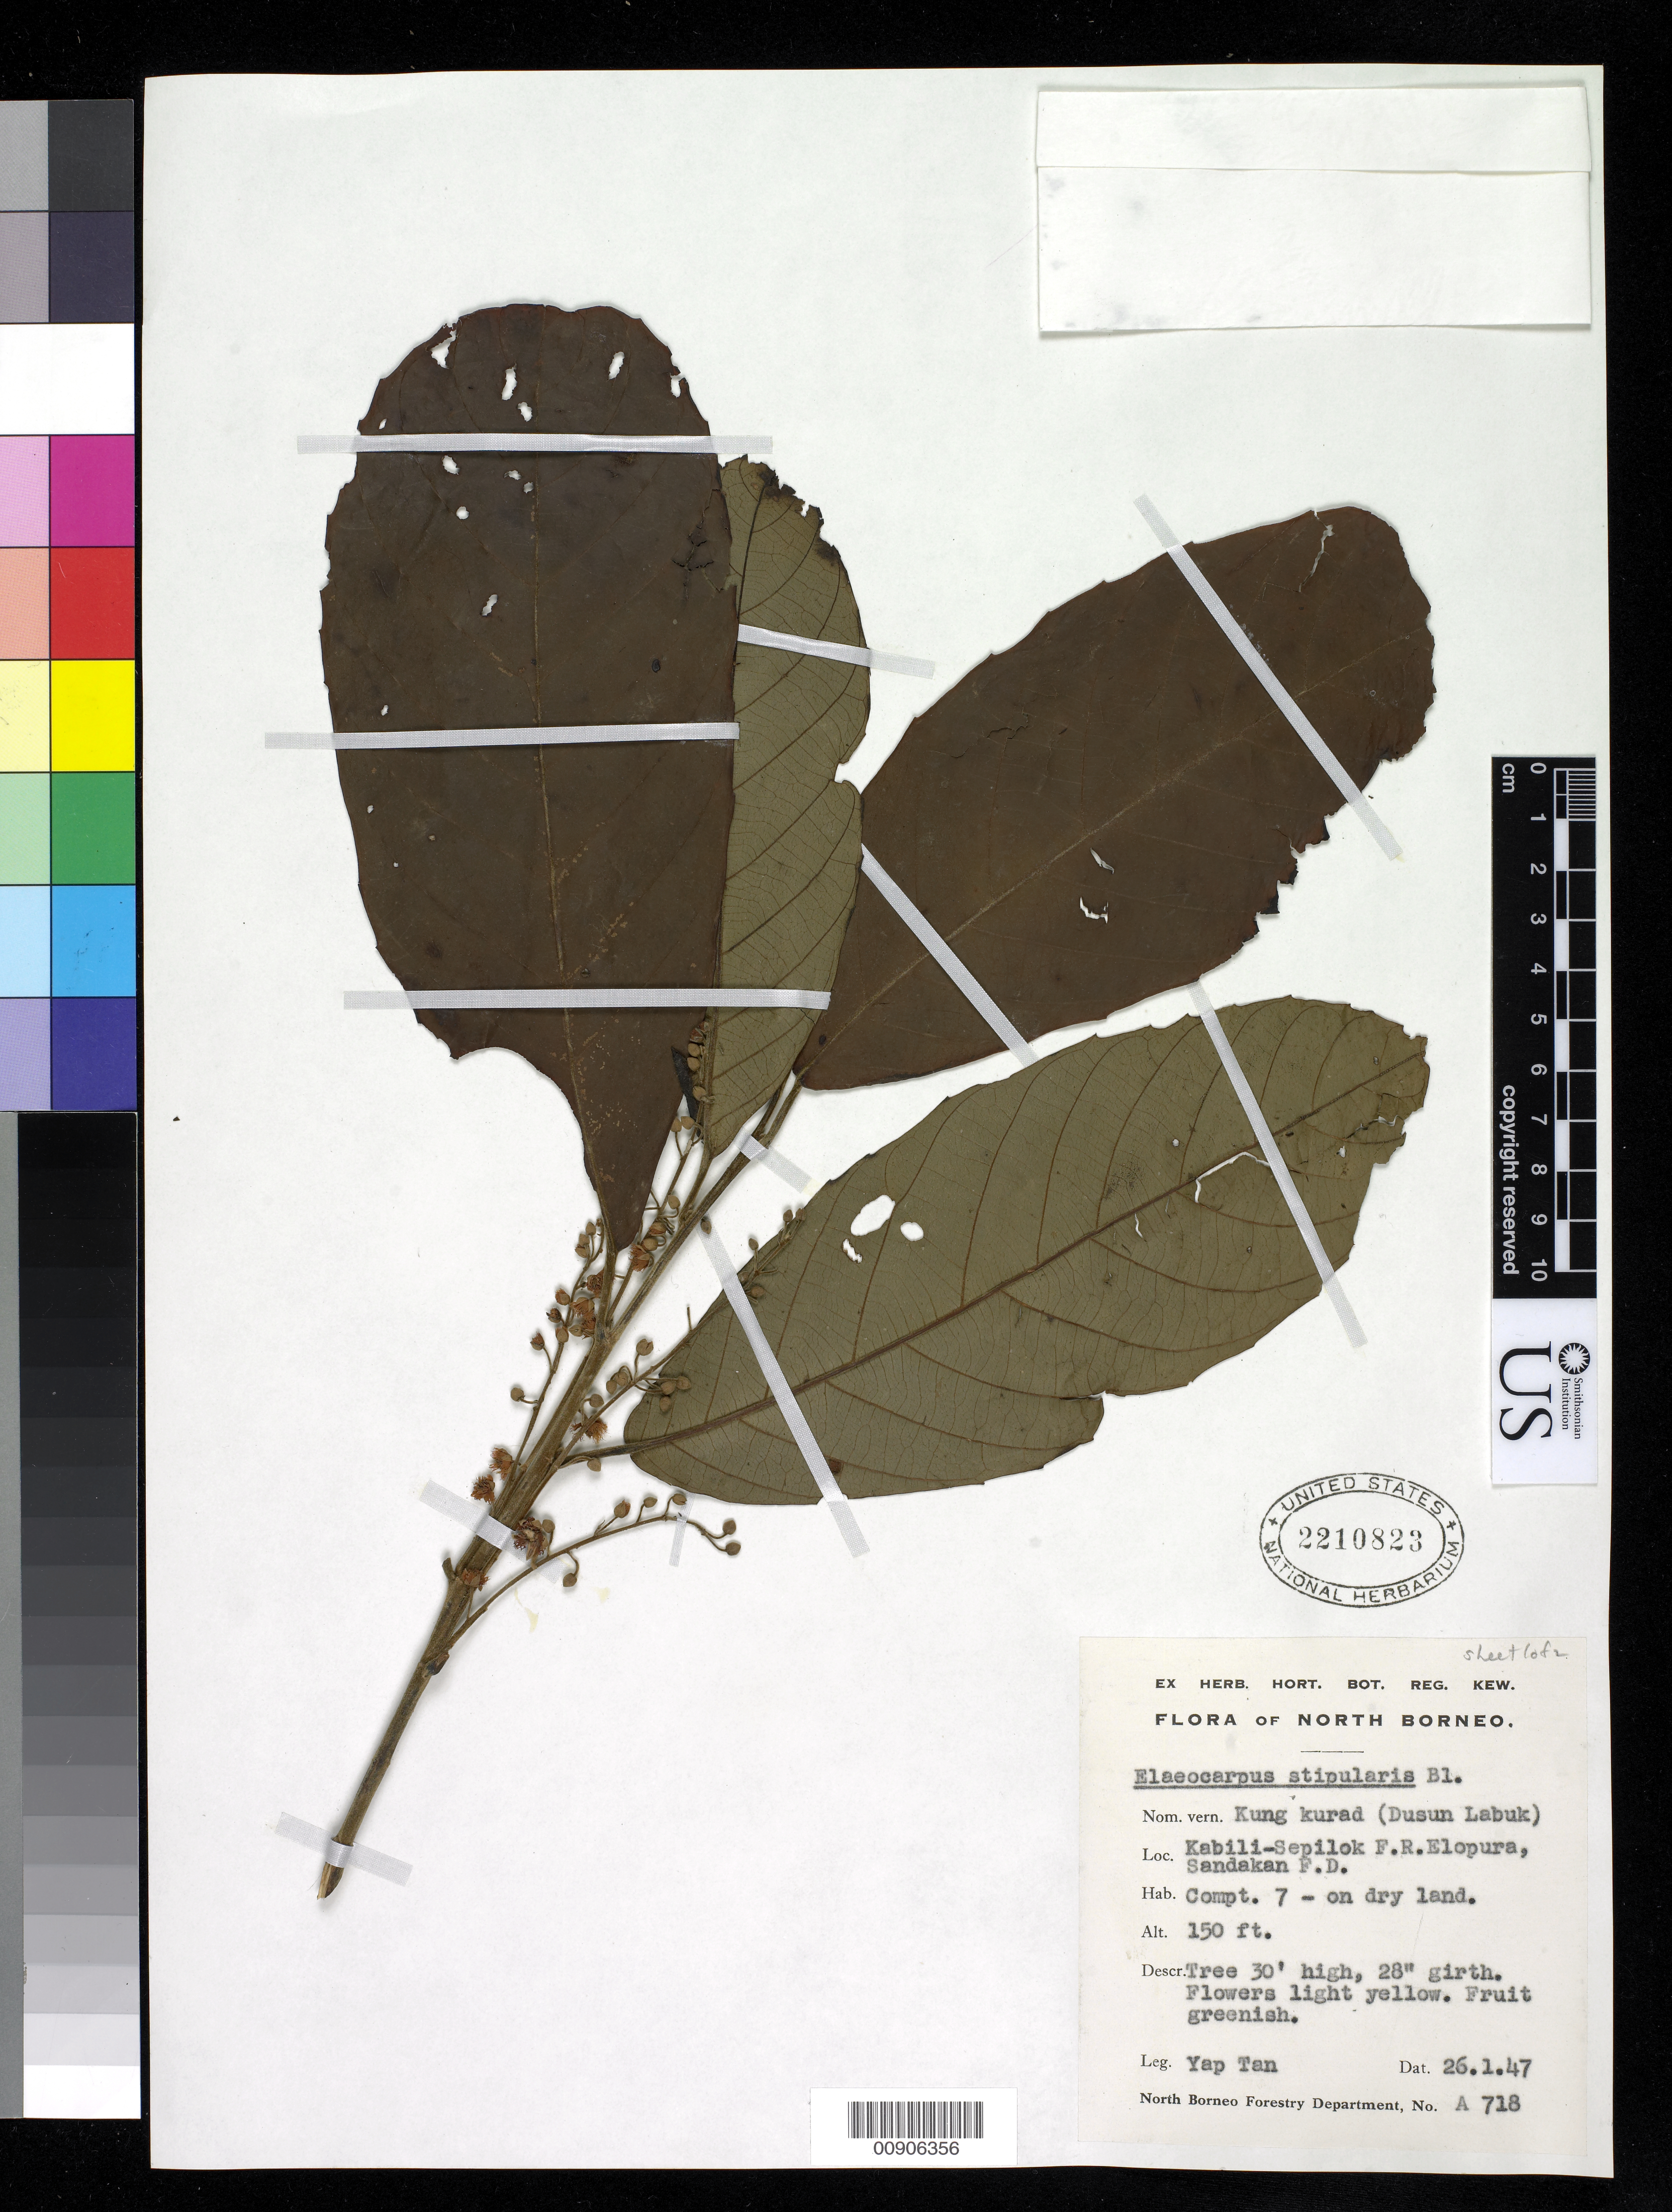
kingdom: Plantae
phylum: Tracheophyta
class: Magnoliopsida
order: Oxalidales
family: Elaeocarpaceae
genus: Elaeocarpus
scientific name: Elaeocarpus stipularis var. longipetiolatus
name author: Merr.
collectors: A. Tan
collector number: A 718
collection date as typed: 26 Jan 1947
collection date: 1947-01-26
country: Indonesia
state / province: Kalimantan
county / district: Kalimantan Barat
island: Borneo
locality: Kabili-Sepilok F.R. Elopura, Sandakan F.D.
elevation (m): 46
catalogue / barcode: US 2210823